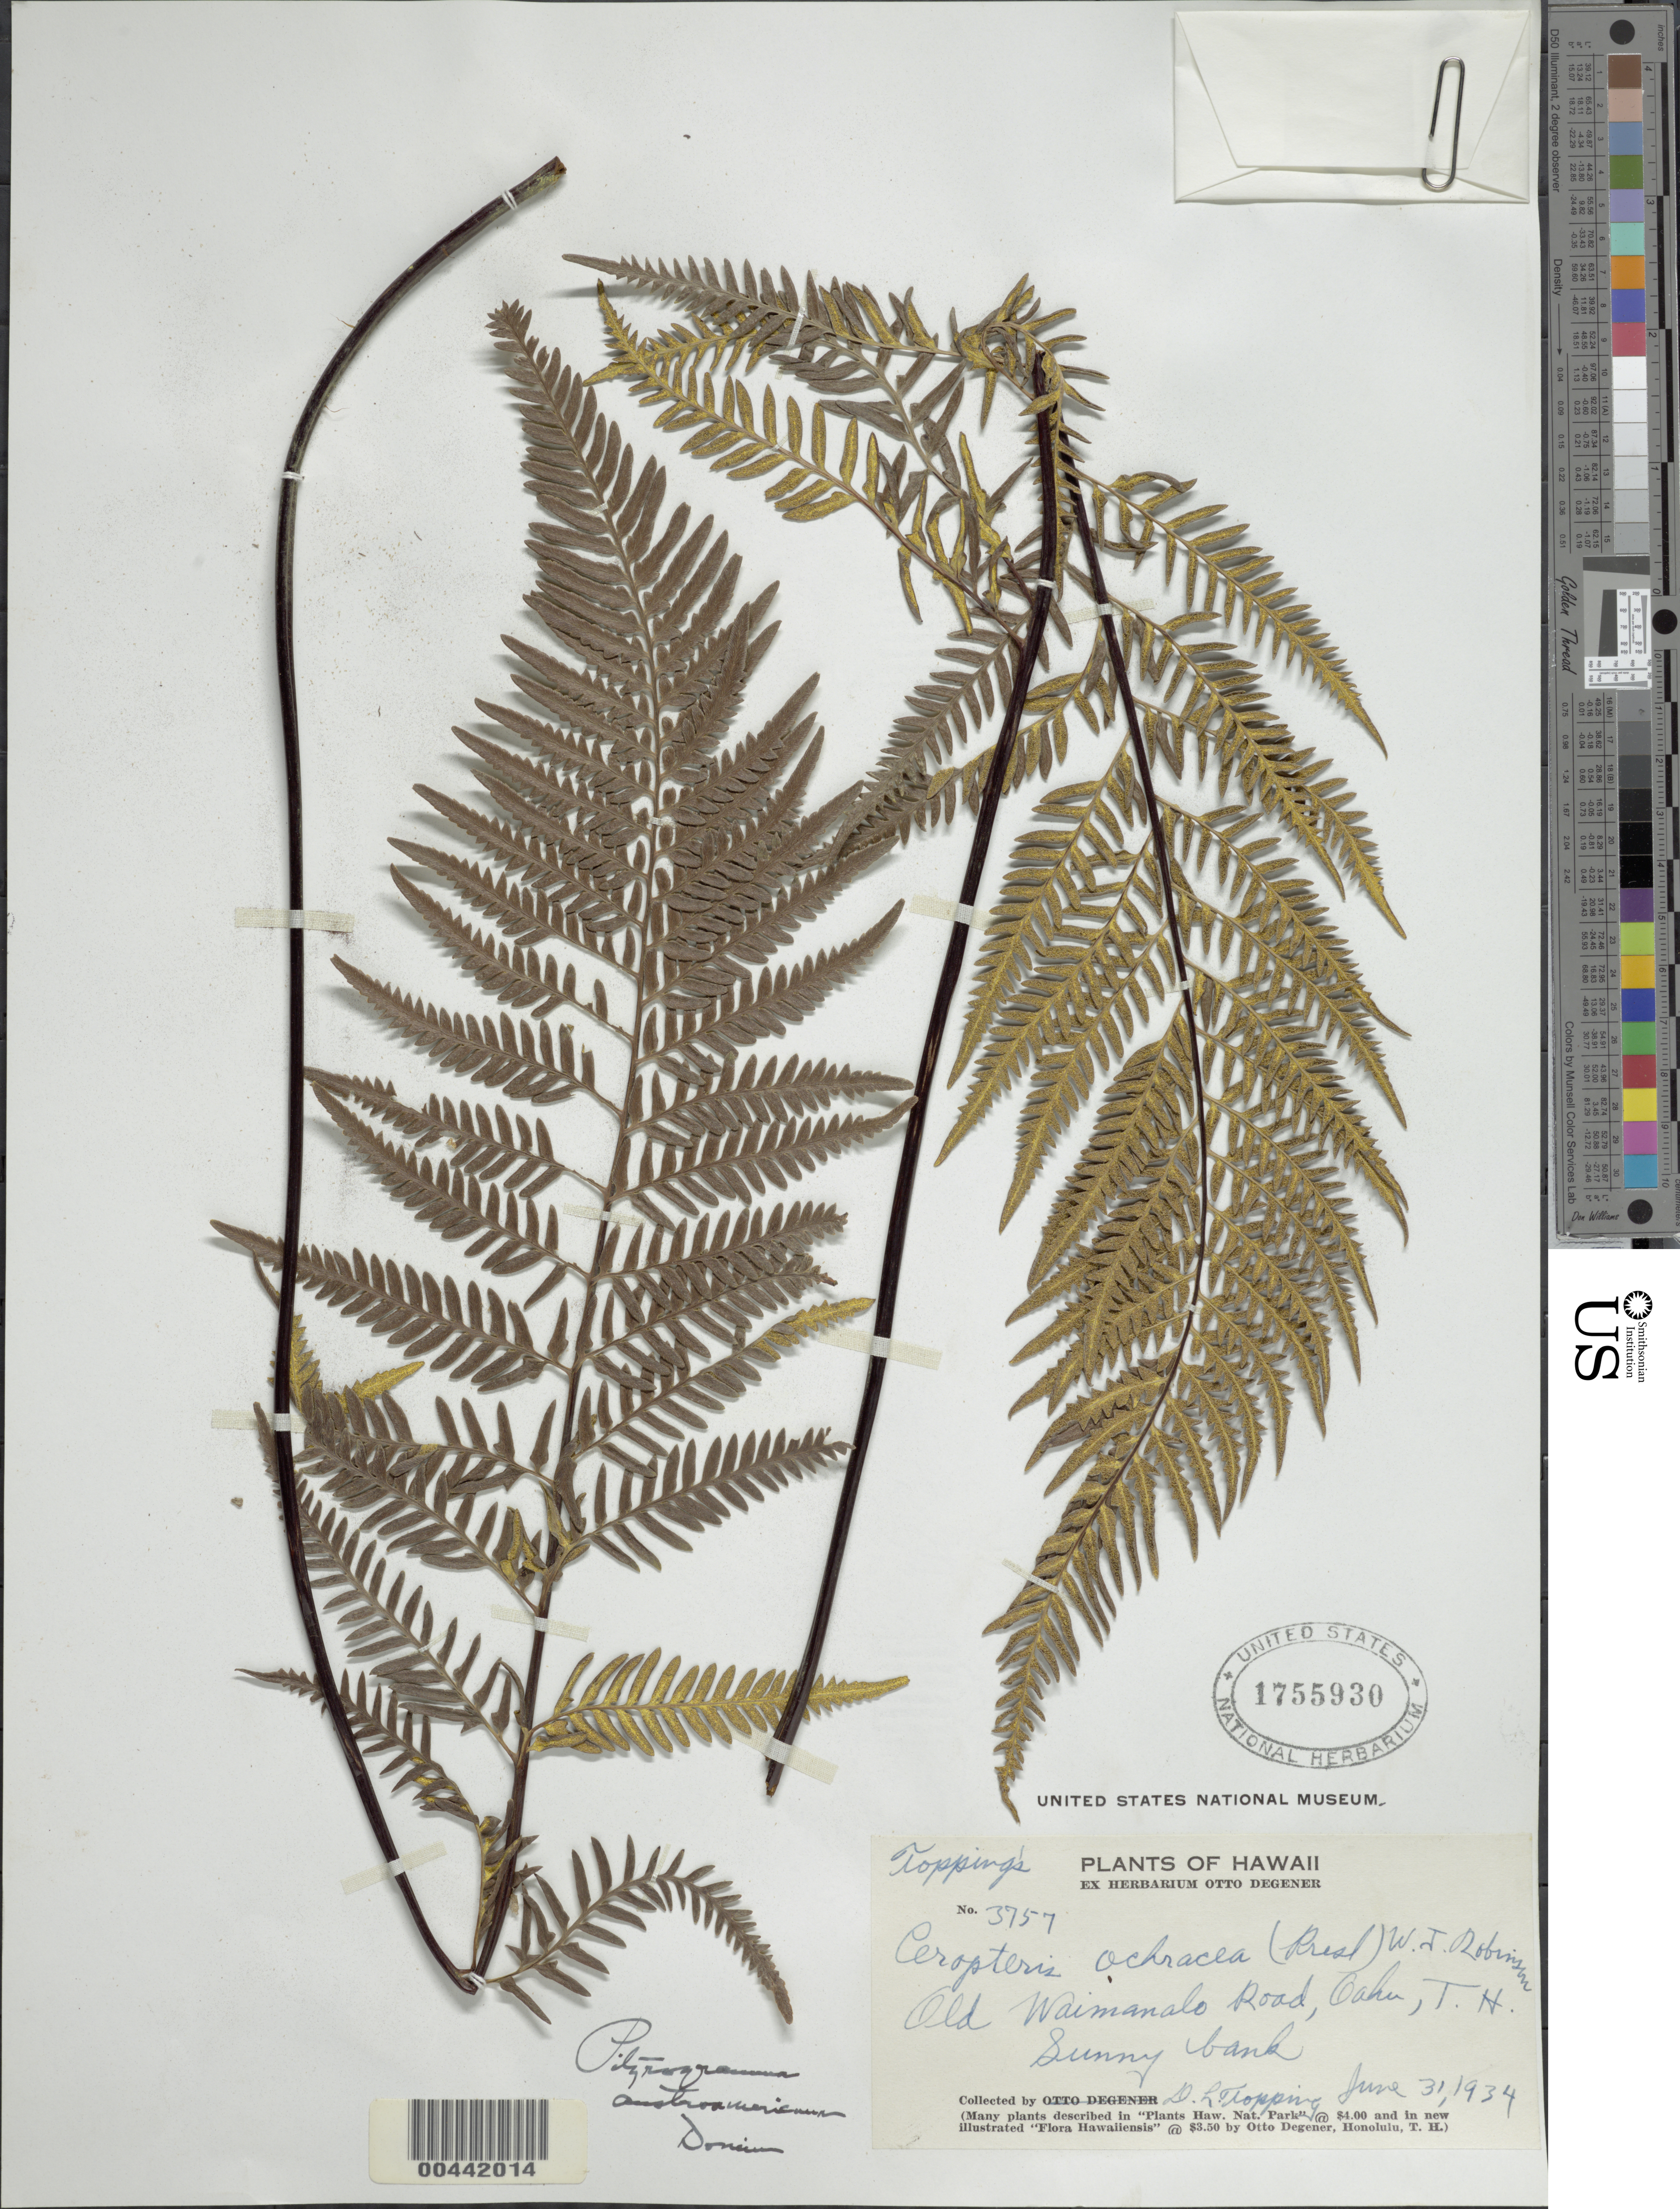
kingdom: Plantae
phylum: Tracheophyta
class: Polypodiopsida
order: Polypodiales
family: Pteridaceae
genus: Pityrogramma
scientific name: Pityrogramma austroamericana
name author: Domin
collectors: D. L. Topping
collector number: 3757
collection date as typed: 31 Jun 1934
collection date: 1934-06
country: United States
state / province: Hawaii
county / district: Honolulu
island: Oahu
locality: Old Waimanalo Rd.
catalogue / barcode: US 1755930